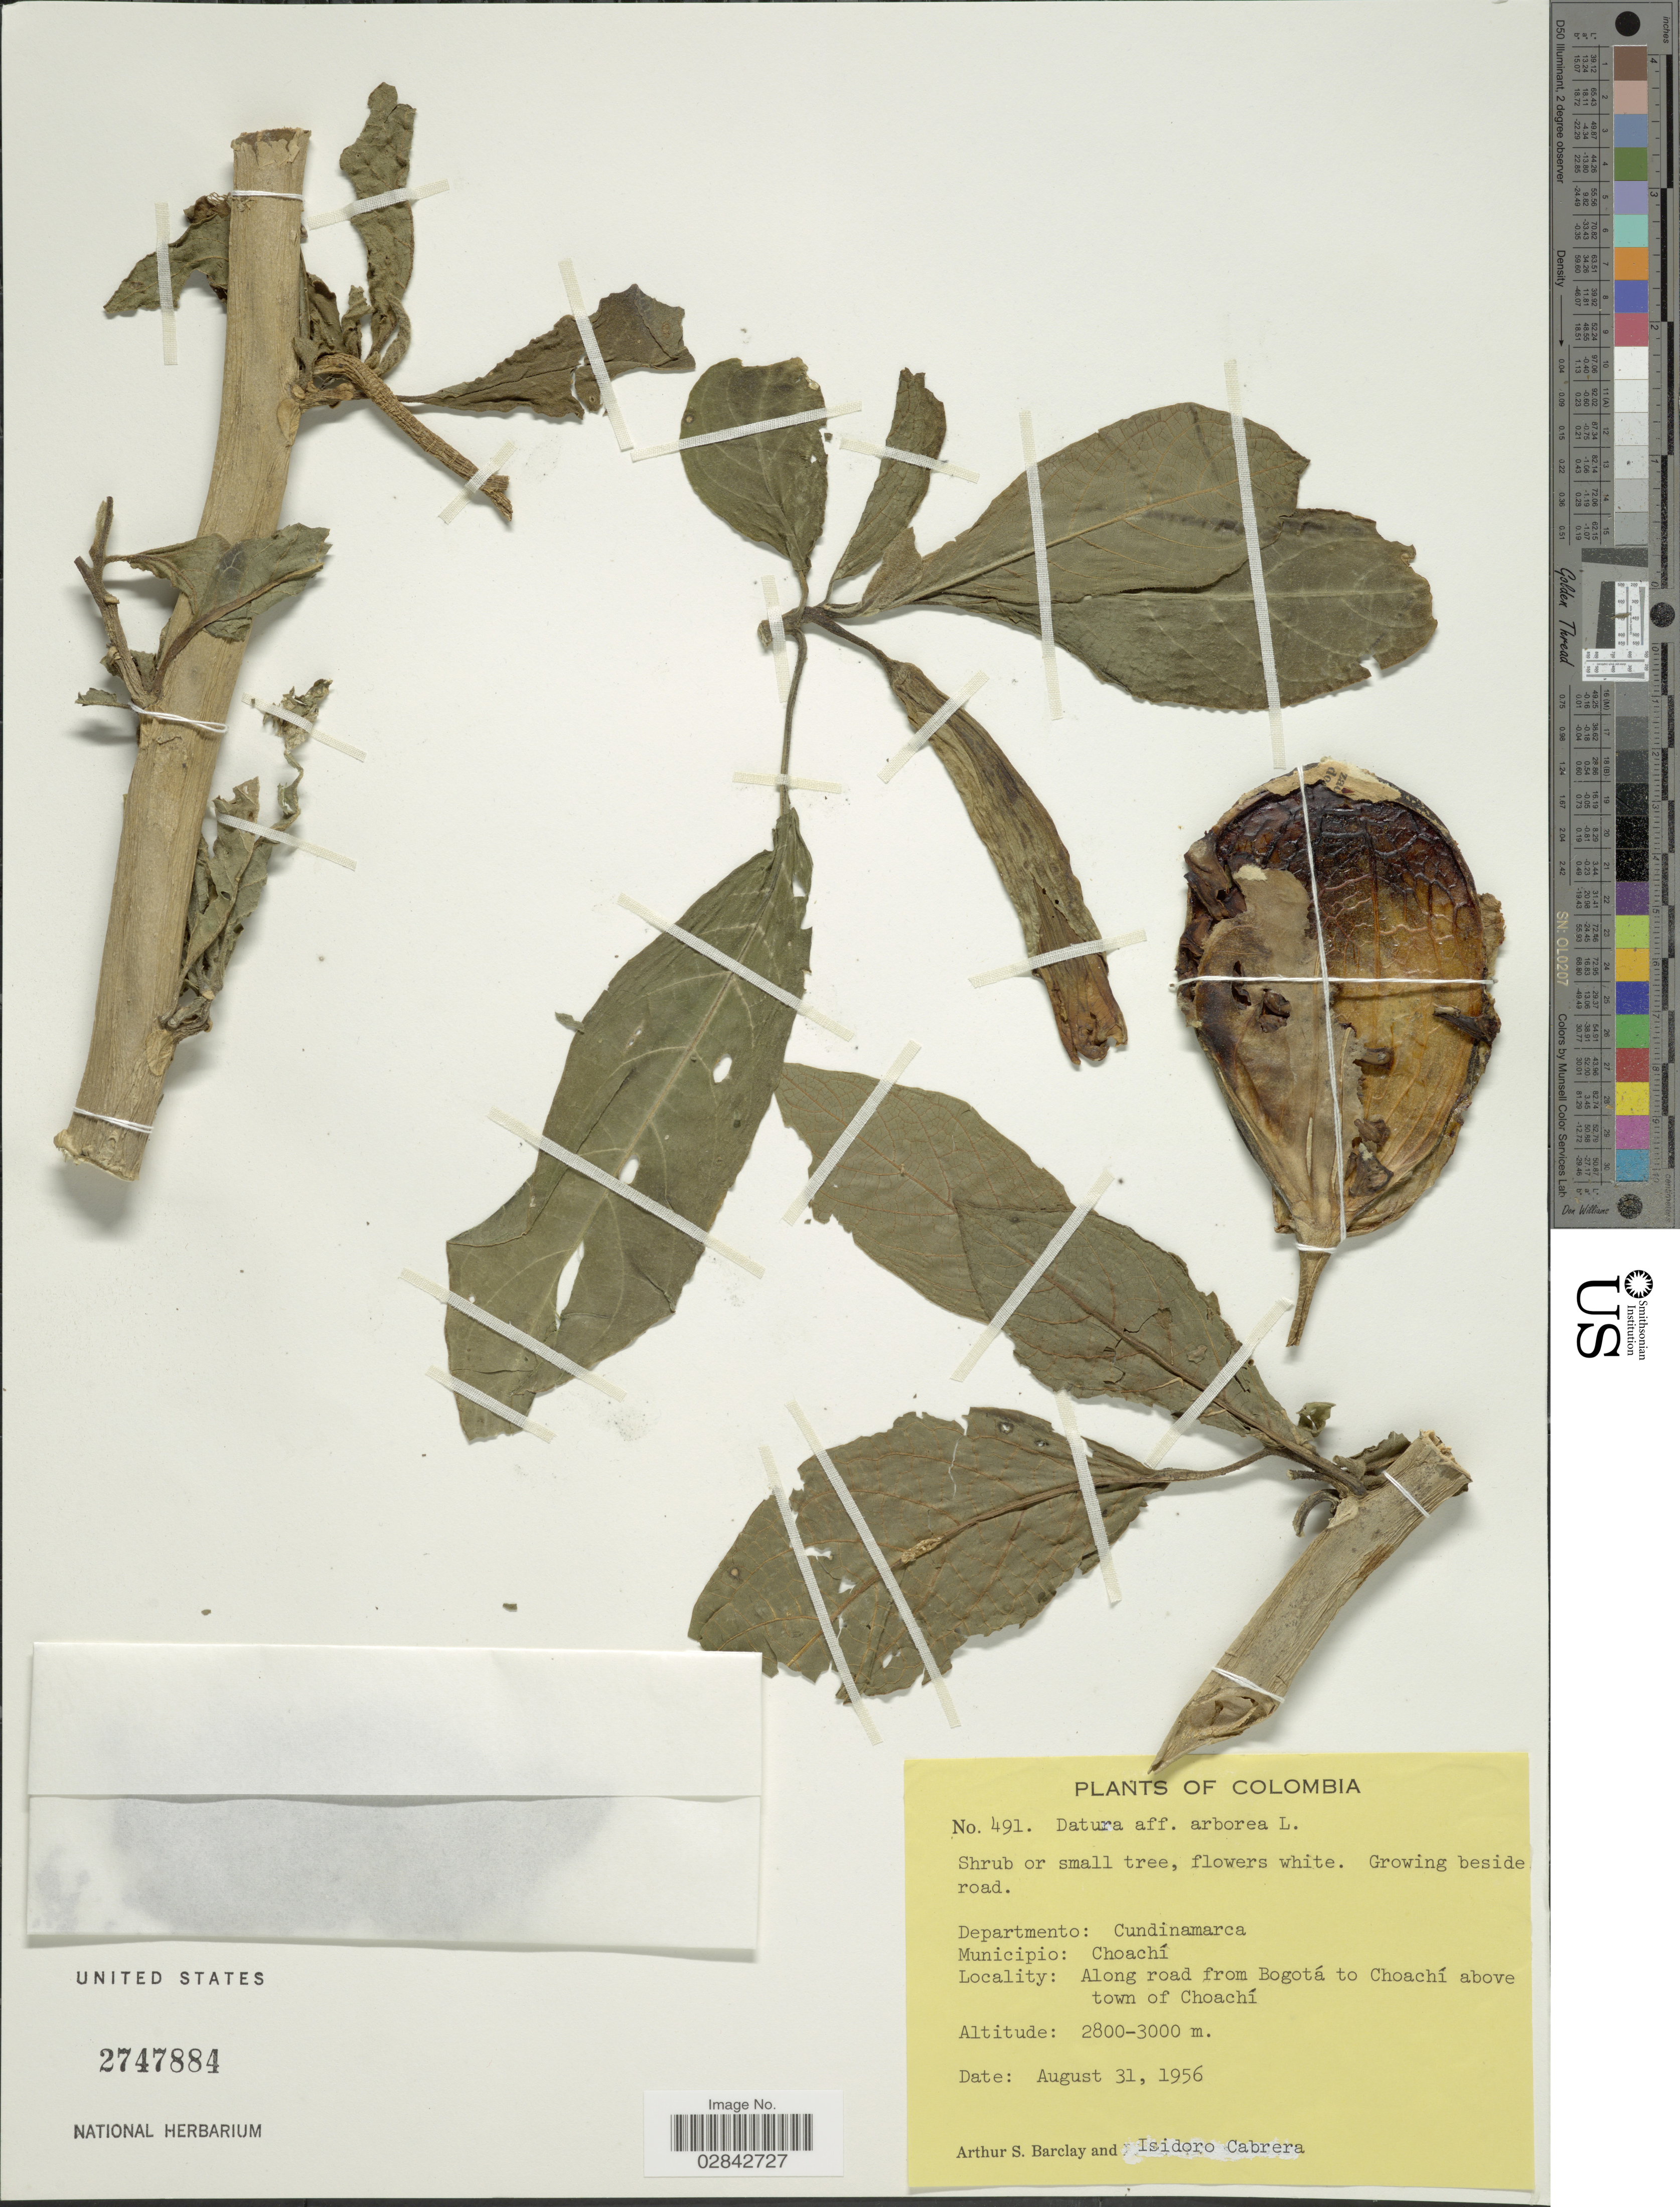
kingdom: Plantae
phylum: Tracheophyta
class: Magnoliopsida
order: Solanales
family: Solanaceae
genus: Brugmansia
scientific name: Brugmansia arborea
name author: (L.) Lagerh.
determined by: (US) Smithsonian Institution - National Museum of Natural History - Department of Botany (UNITED STATES)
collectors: A. S. Barclay & I. Cabrera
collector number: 491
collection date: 1956-08-31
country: Colombia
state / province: Cundinamarca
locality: Departmento: Cundinamarca. Municipio: Choachí. Along road from Bogotá to Choachí above town of Choachí.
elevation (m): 2800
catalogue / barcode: US 2747884